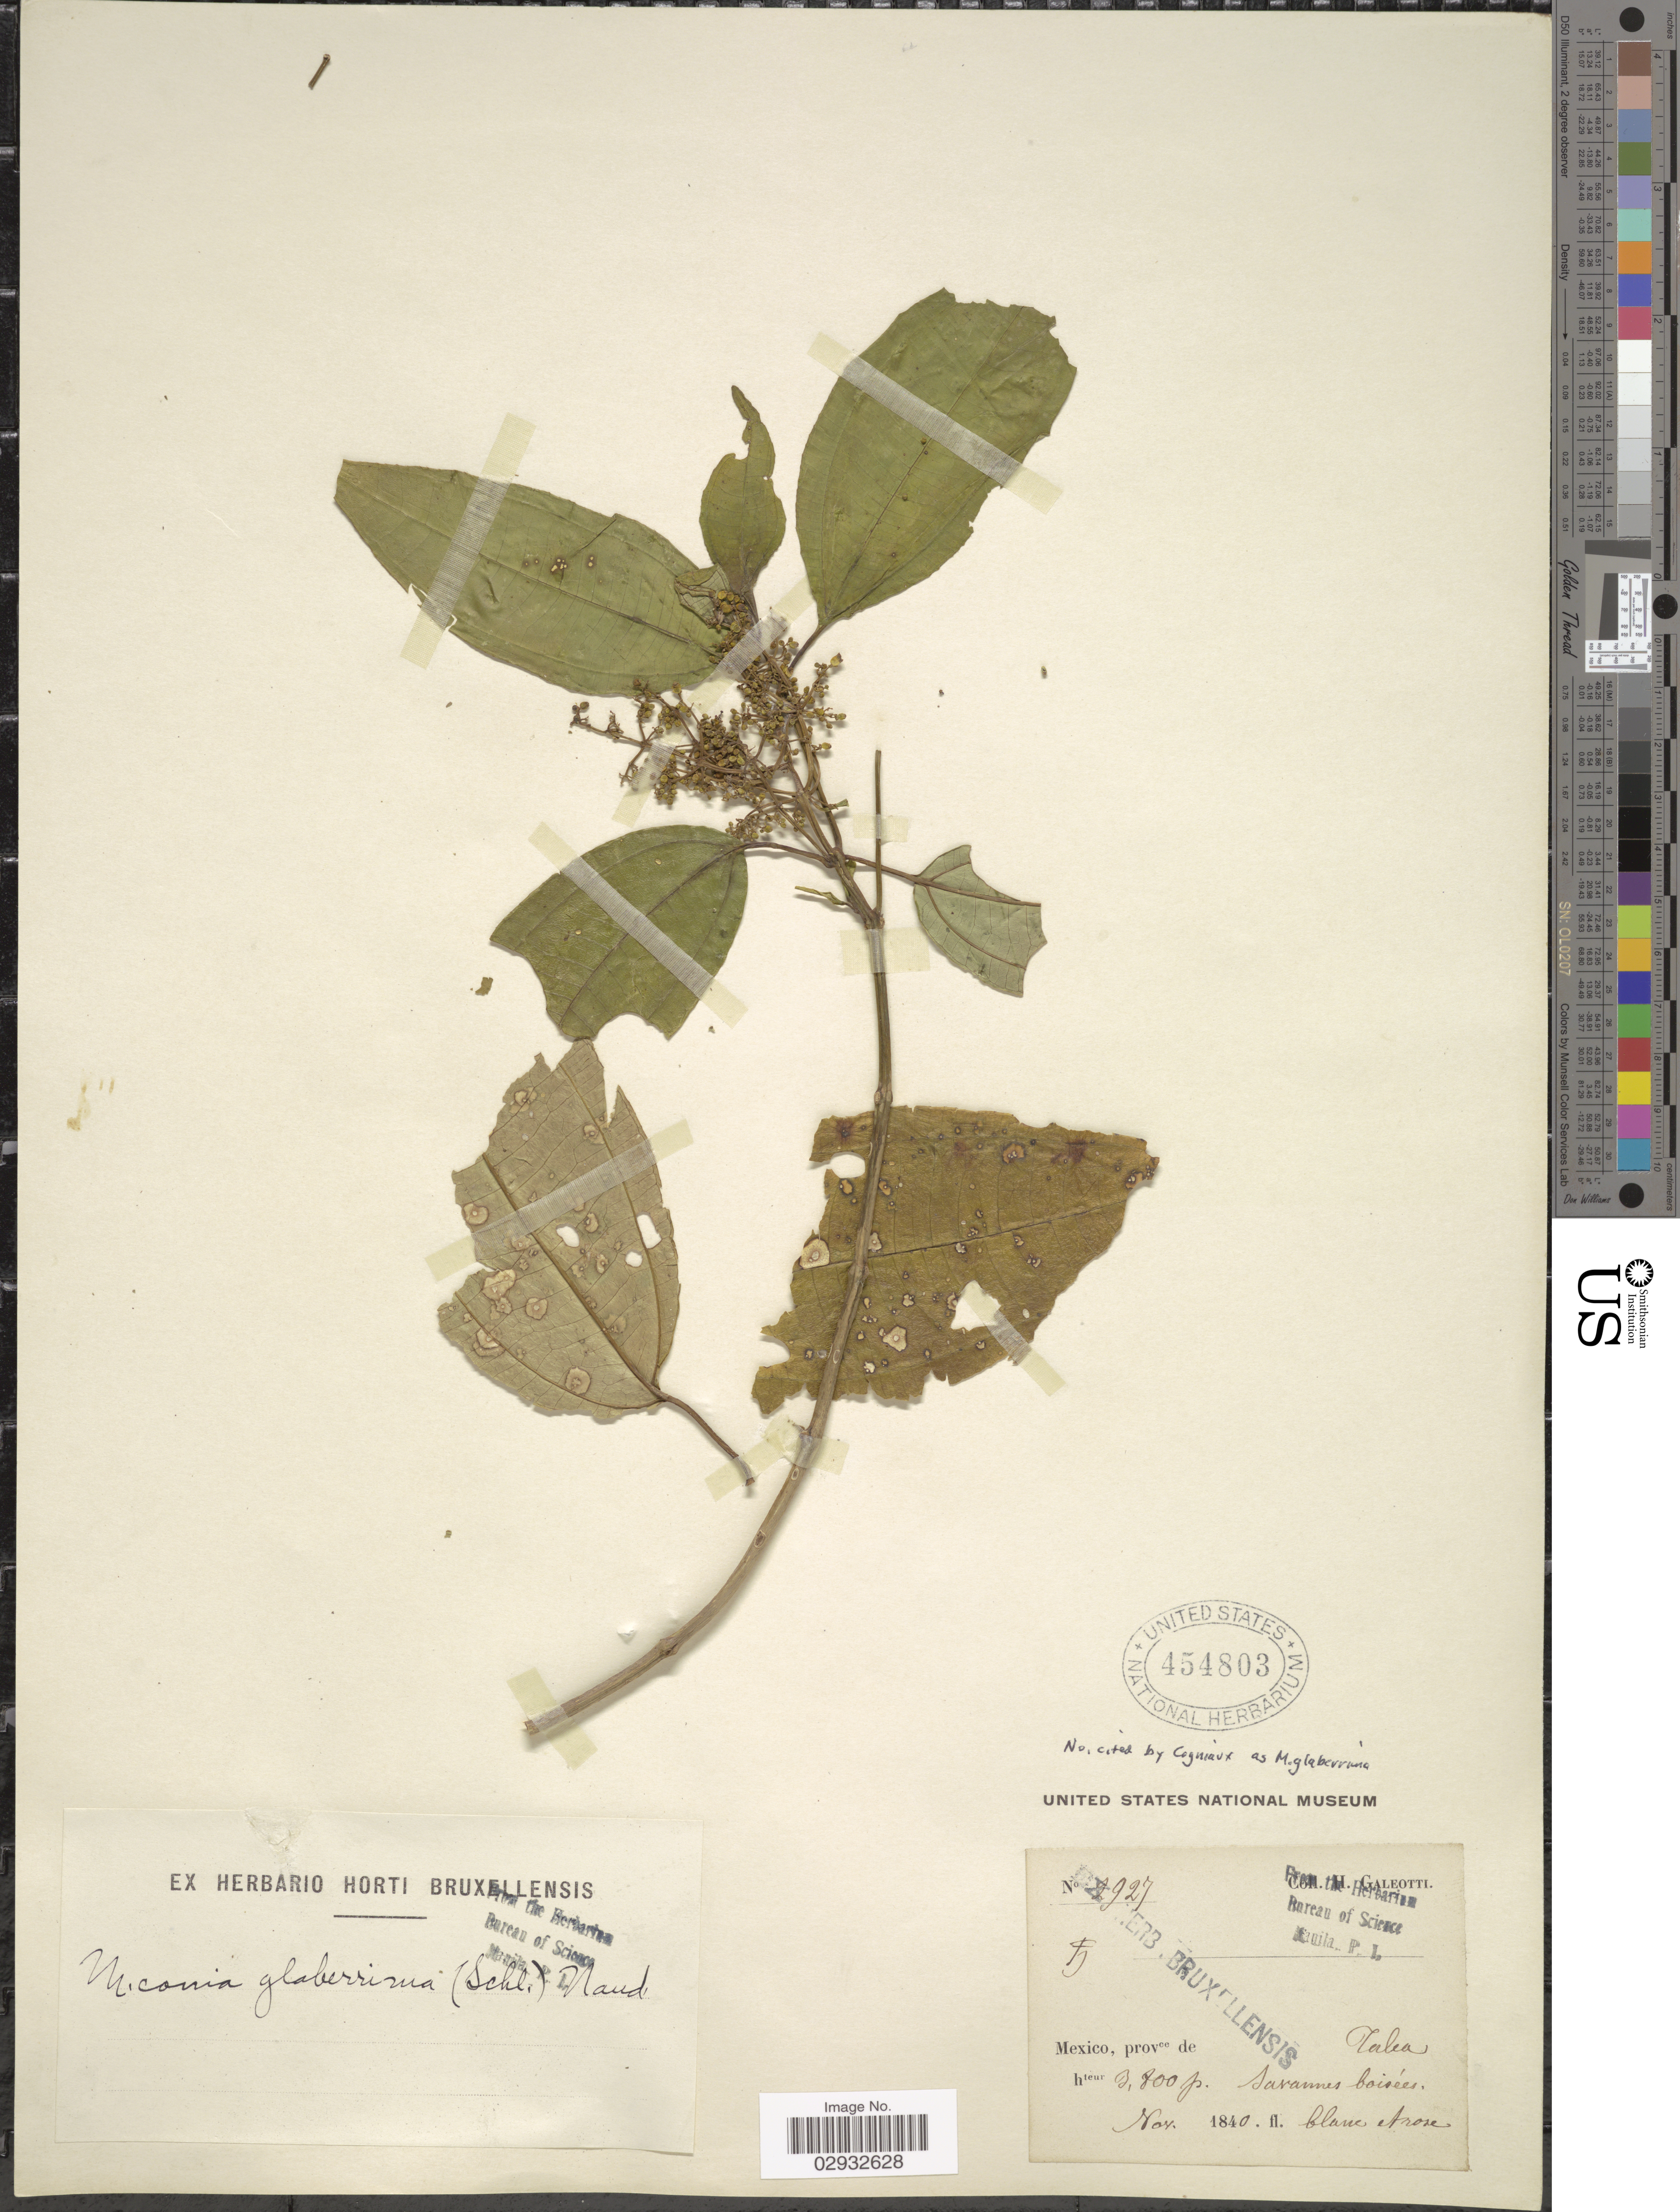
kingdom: Plantae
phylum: Tracheophyta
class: Magnoliopsida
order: Myrtales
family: Melastomataceae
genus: Miconia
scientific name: Miconia glaberrima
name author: (Schltdl.) Naudin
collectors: H. G. Galeotti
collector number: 2927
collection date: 1840-11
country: Mexico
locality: Provce de Talea.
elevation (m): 1158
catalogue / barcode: US 454803